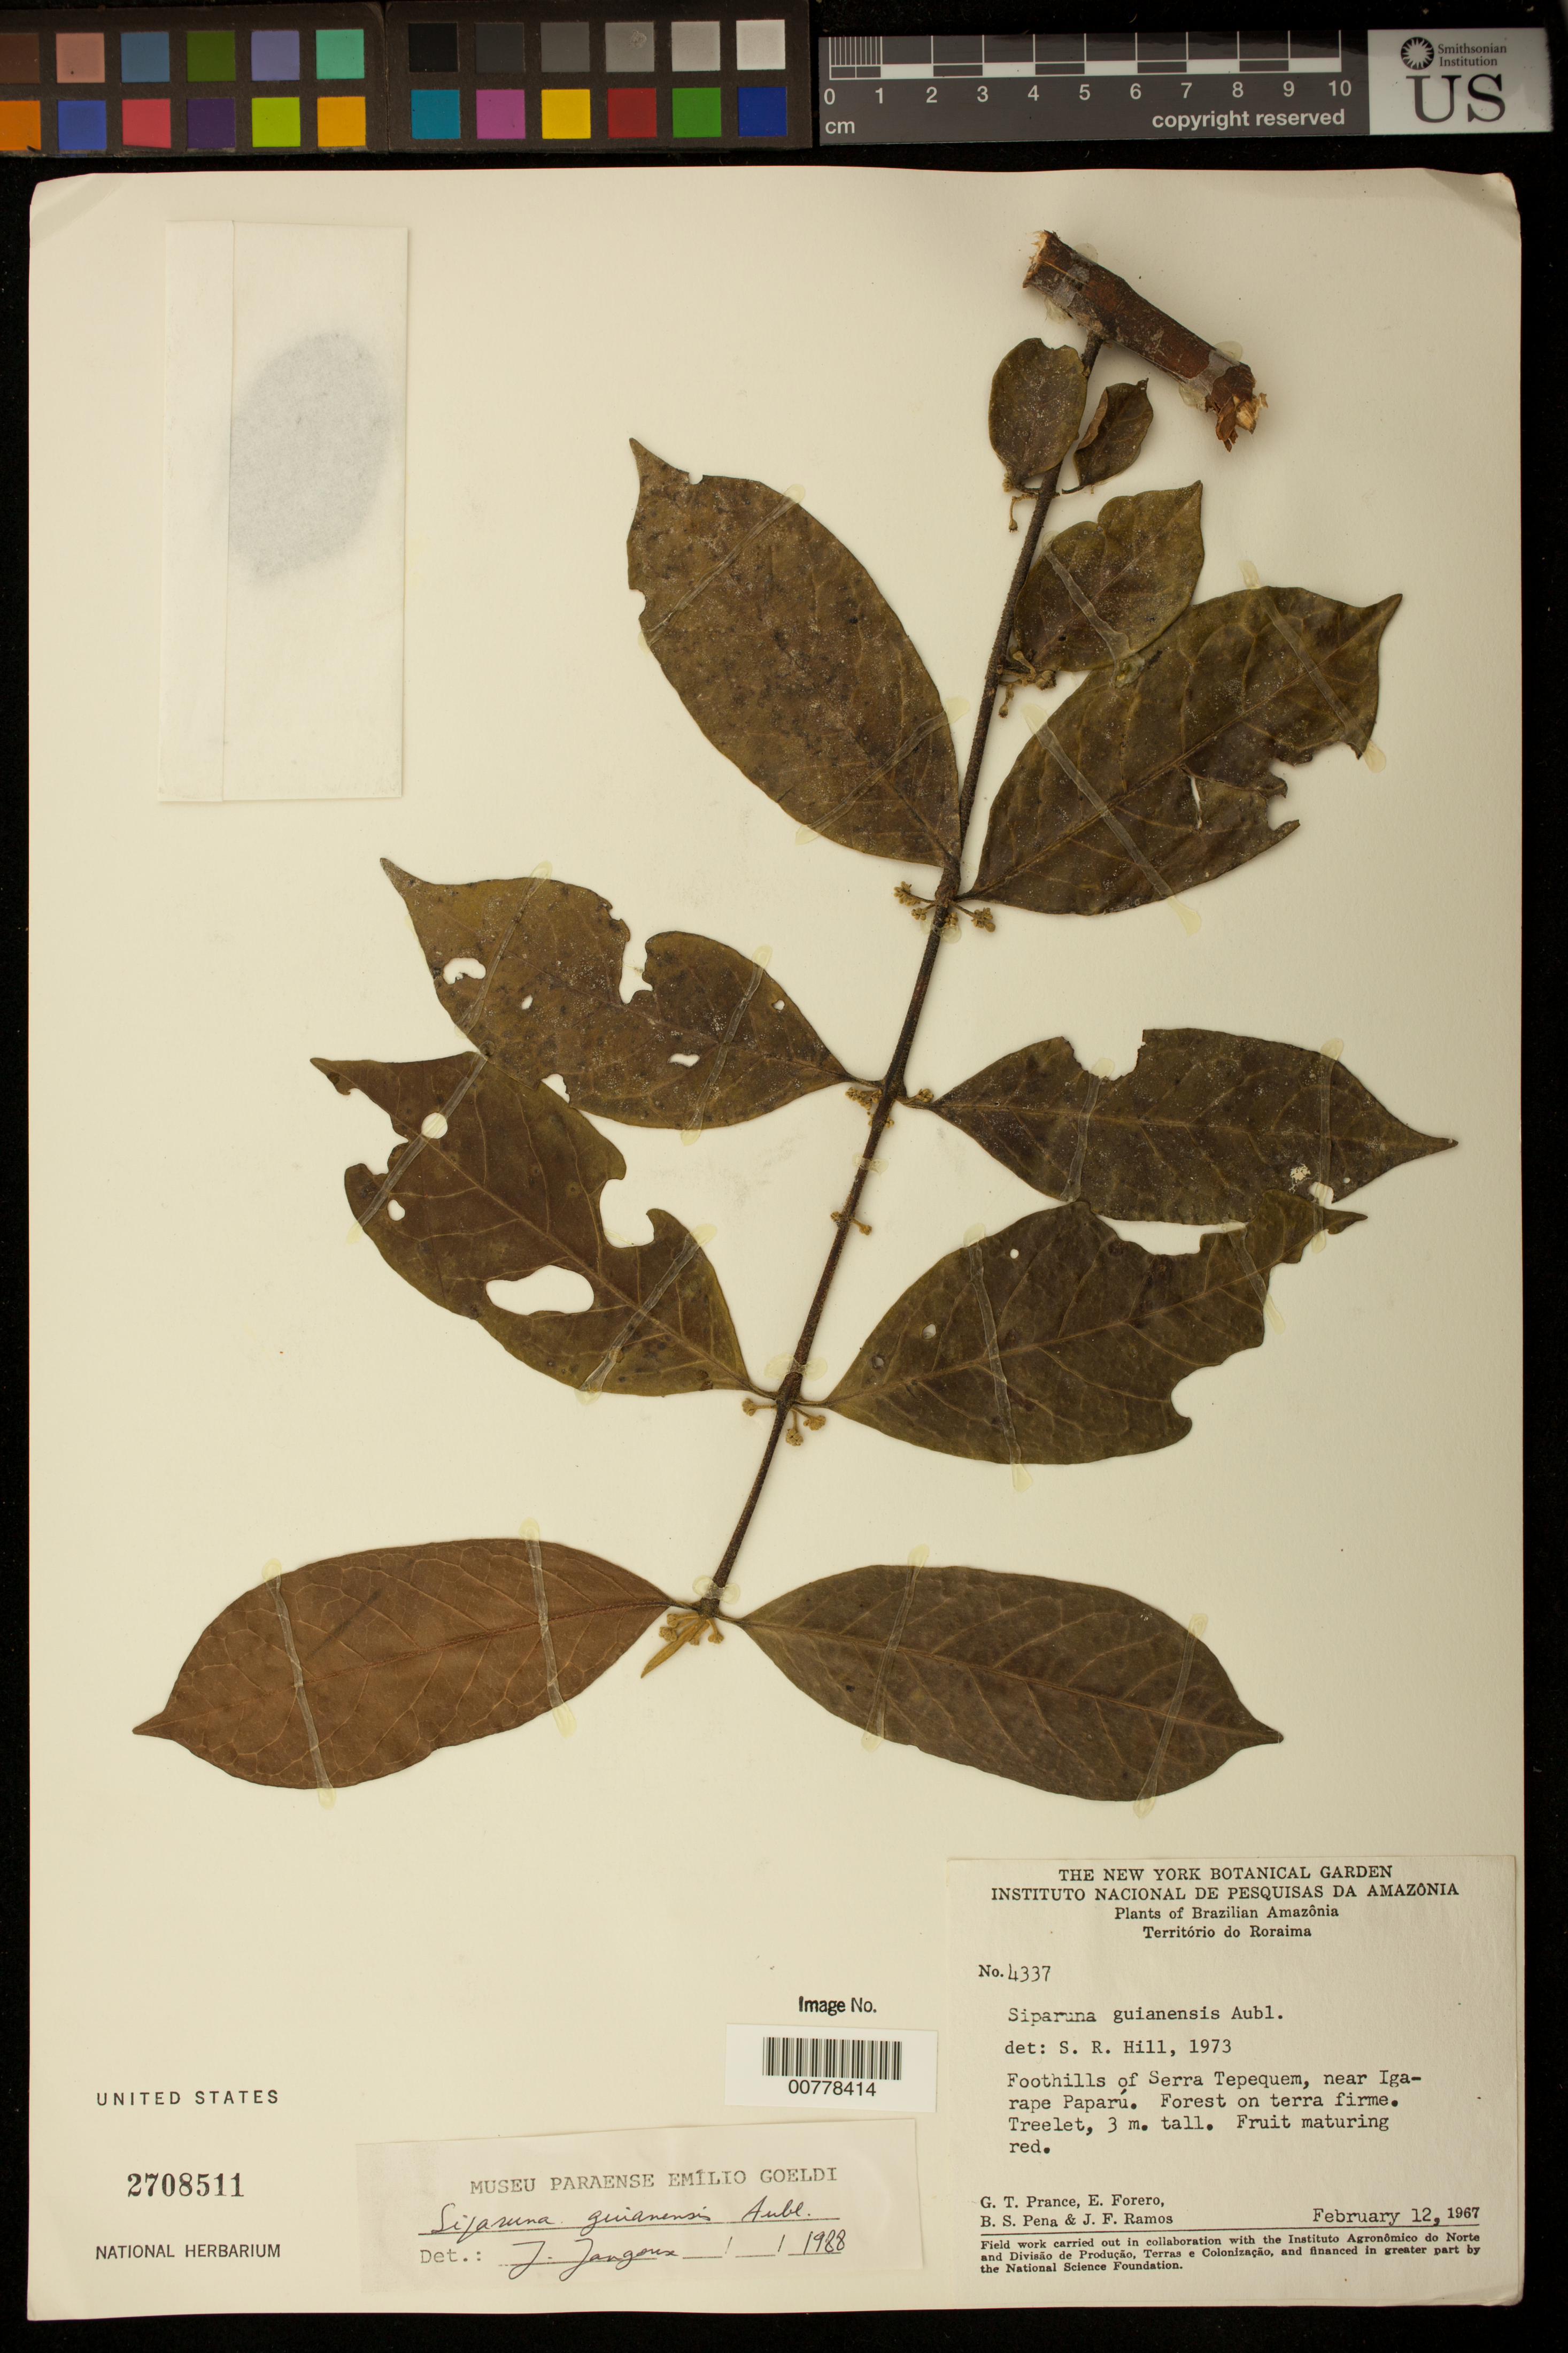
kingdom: Plantae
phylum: Tracheophyta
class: Magnoliopsida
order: Laurales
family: Siparunaceae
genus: Siparuna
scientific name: Siparuna guianensis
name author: Aubl.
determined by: Jangens, J.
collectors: G. T. Prance, E. Forero, B. S. Pena & J. F. Ramos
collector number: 4337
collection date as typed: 12-Feb-67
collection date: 1967-02-12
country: Brazil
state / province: Roraima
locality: Serra Tepequem foothills, near Igarape Paparu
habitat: Forest on terra firme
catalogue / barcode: US 2708511